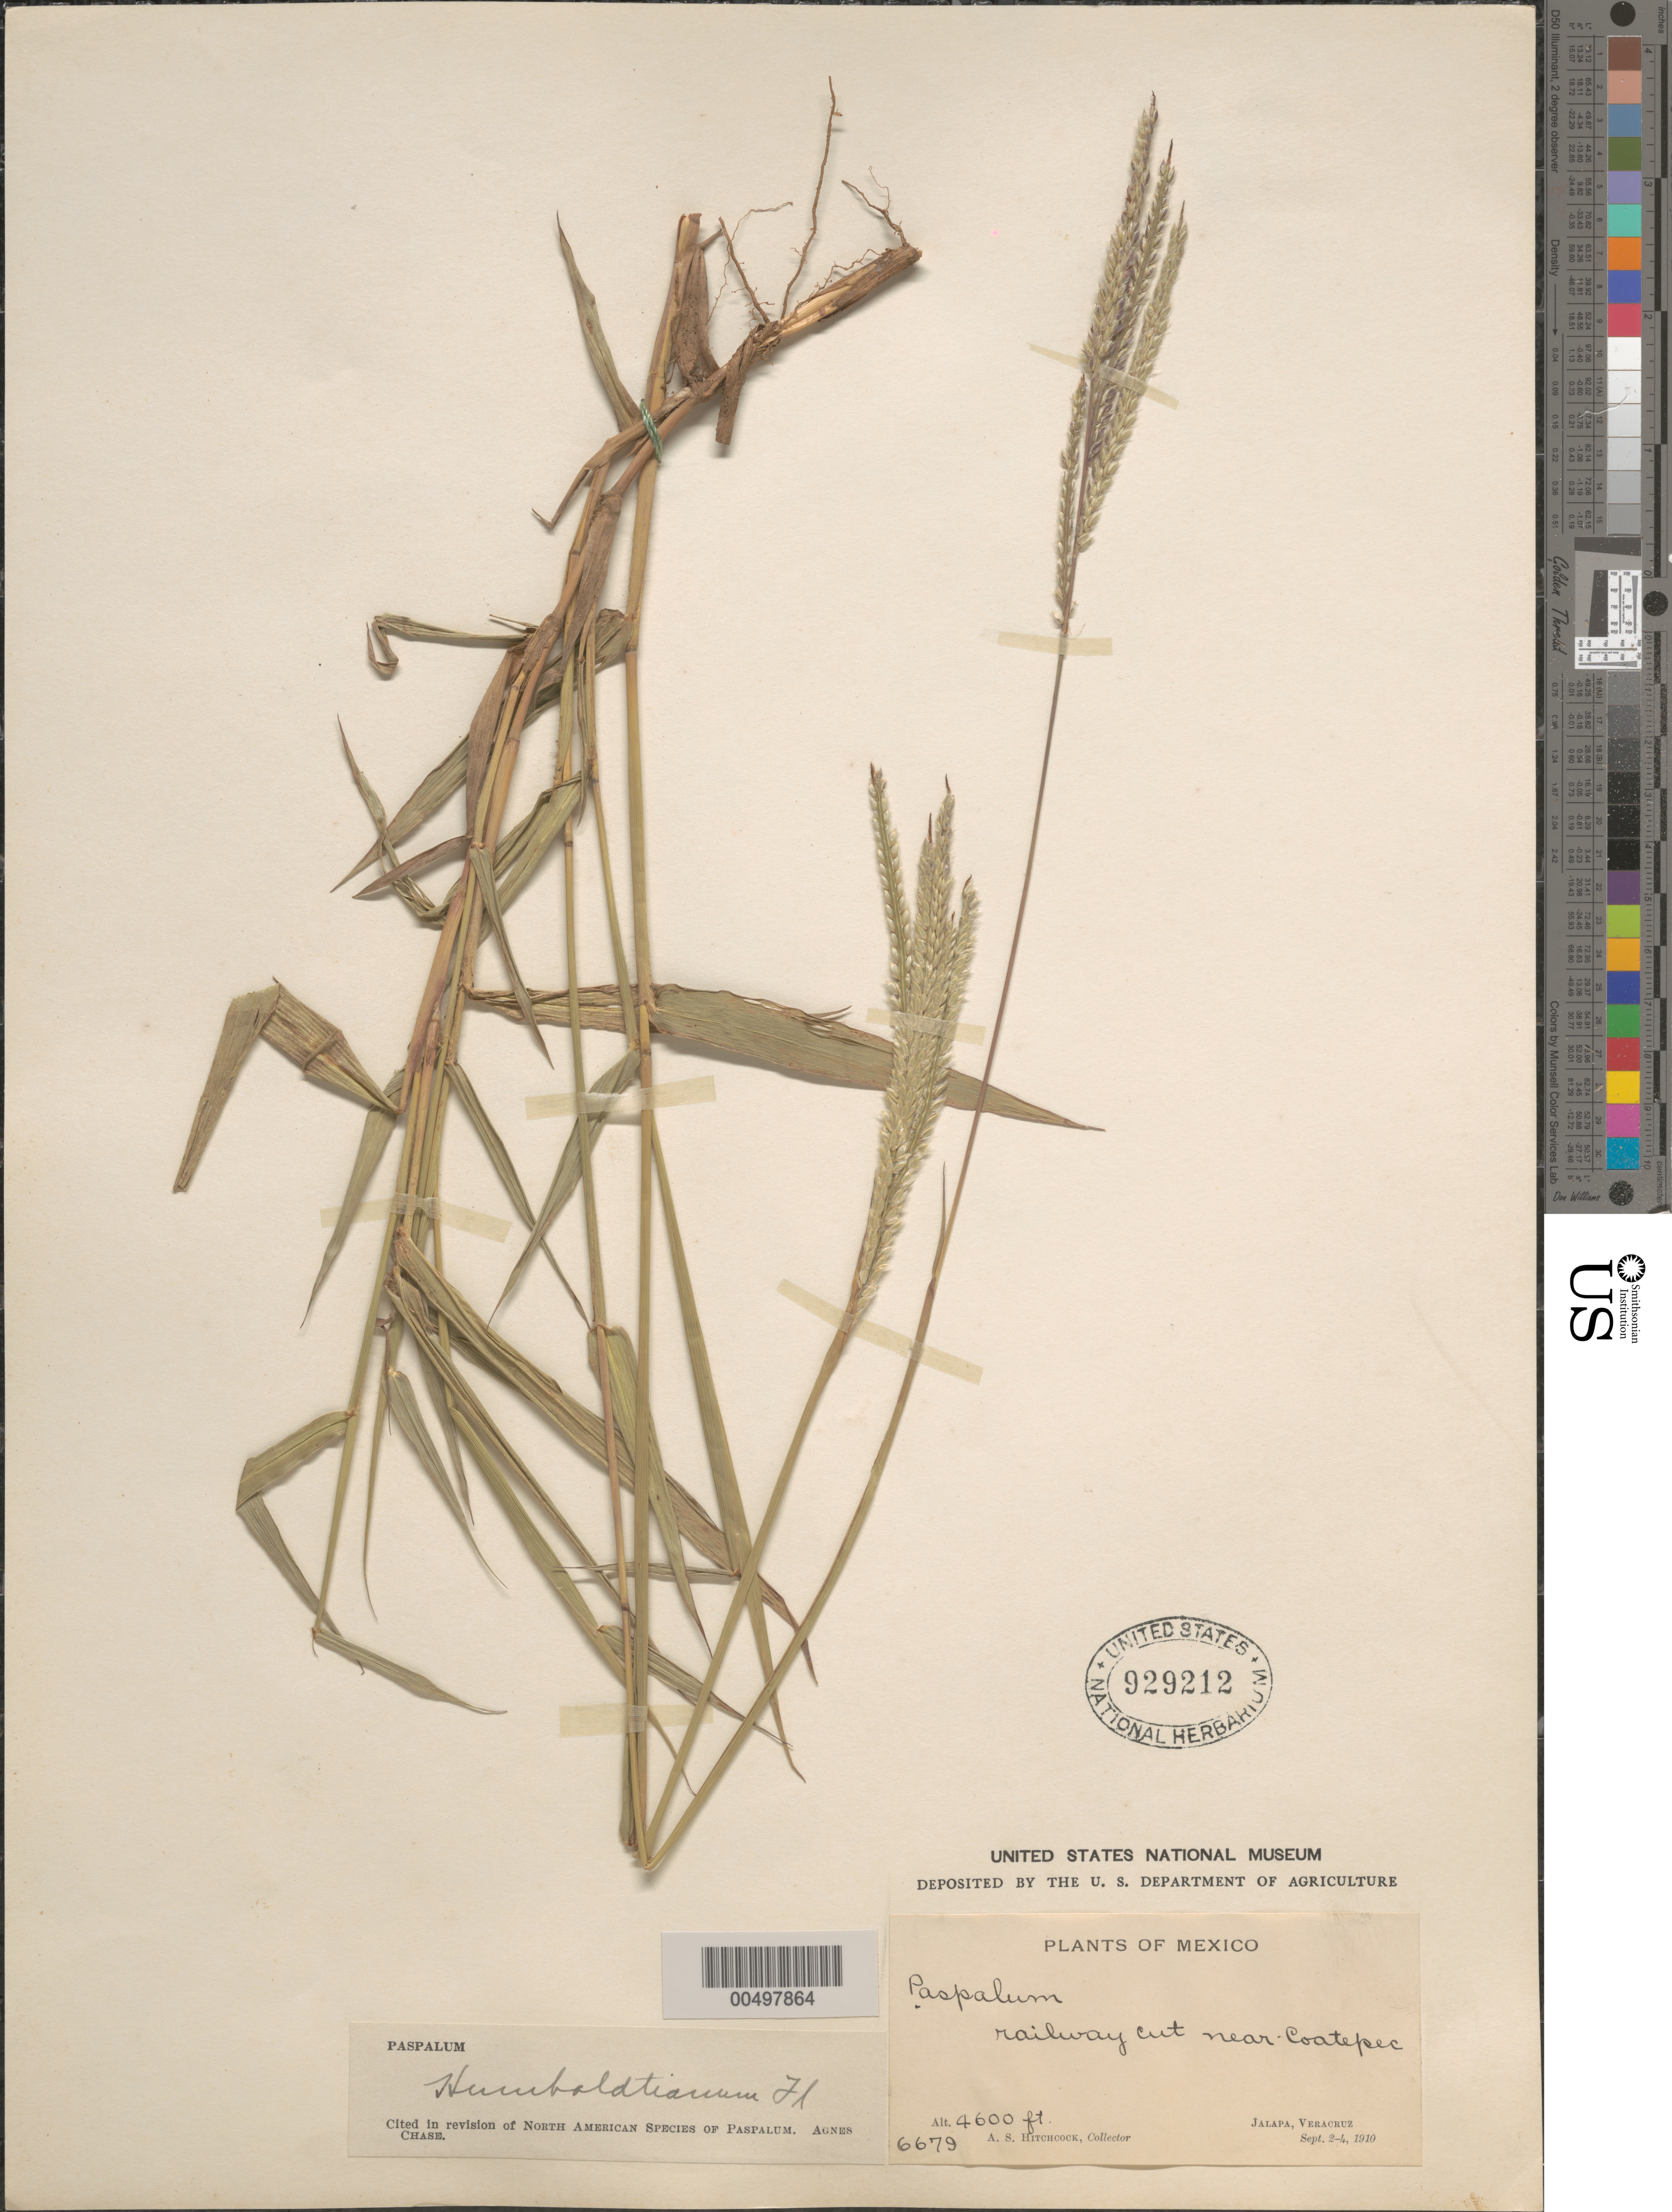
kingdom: Plantae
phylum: Tracheophyta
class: Liliopsida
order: Poales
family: Poaceae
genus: Paspalum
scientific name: Paspalum humboldtianum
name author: Flüggé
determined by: Chase, [M.] Agnes, (US)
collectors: A. S. Hitchcock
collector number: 6679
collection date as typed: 2 Sep 1910 to 4 Sep 1910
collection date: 1910-09-02/1910-09-04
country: Mexico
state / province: Veracruz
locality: Near Coatepec, Jalapa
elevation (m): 1402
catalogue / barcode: US 929212